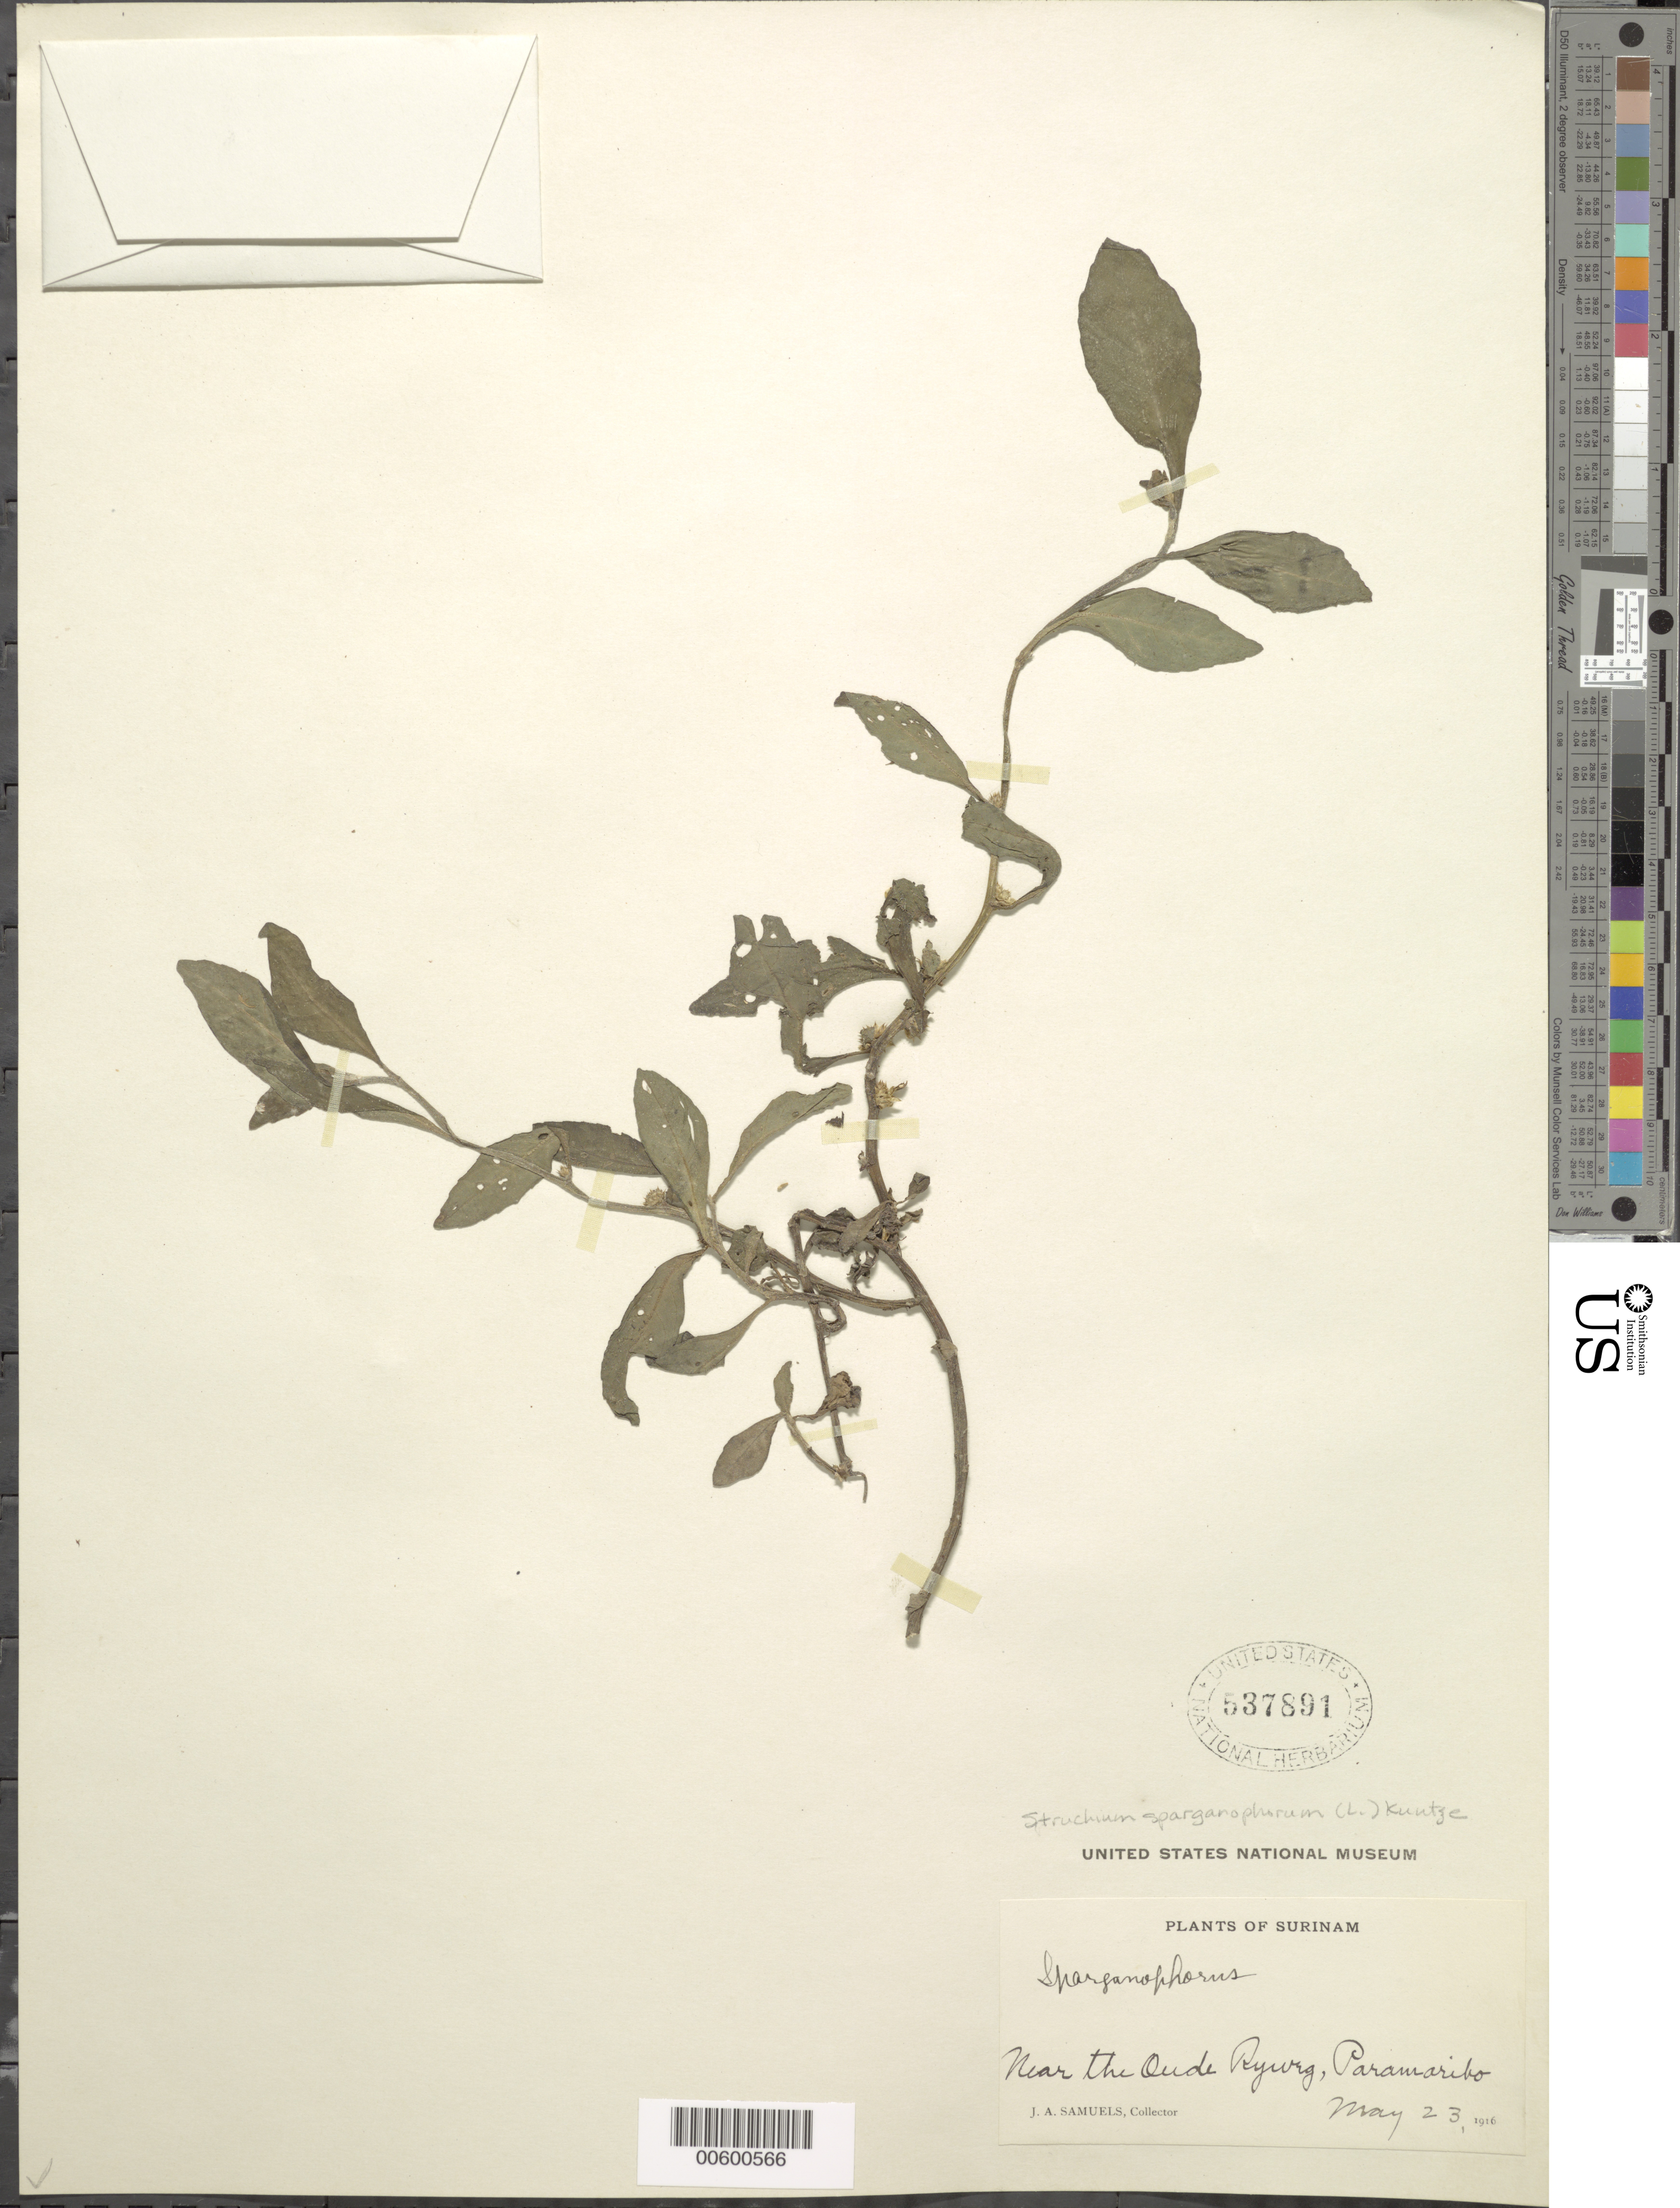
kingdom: Plantae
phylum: Tracheophyta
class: Magnoliopsida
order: Asterales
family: Asteraceae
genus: Struchium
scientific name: Struchium sparganophorum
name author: (L.) Kuntze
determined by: Funk, Vicki A., (BOT), Smithsonian Institution - National Museum of Natural History (UNITED STATES)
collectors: J. A. Samuels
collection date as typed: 23-May-16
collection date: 1916-05-23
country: Suriname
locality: Paramaribo, near Oude Ryweg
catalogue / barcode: US 537891